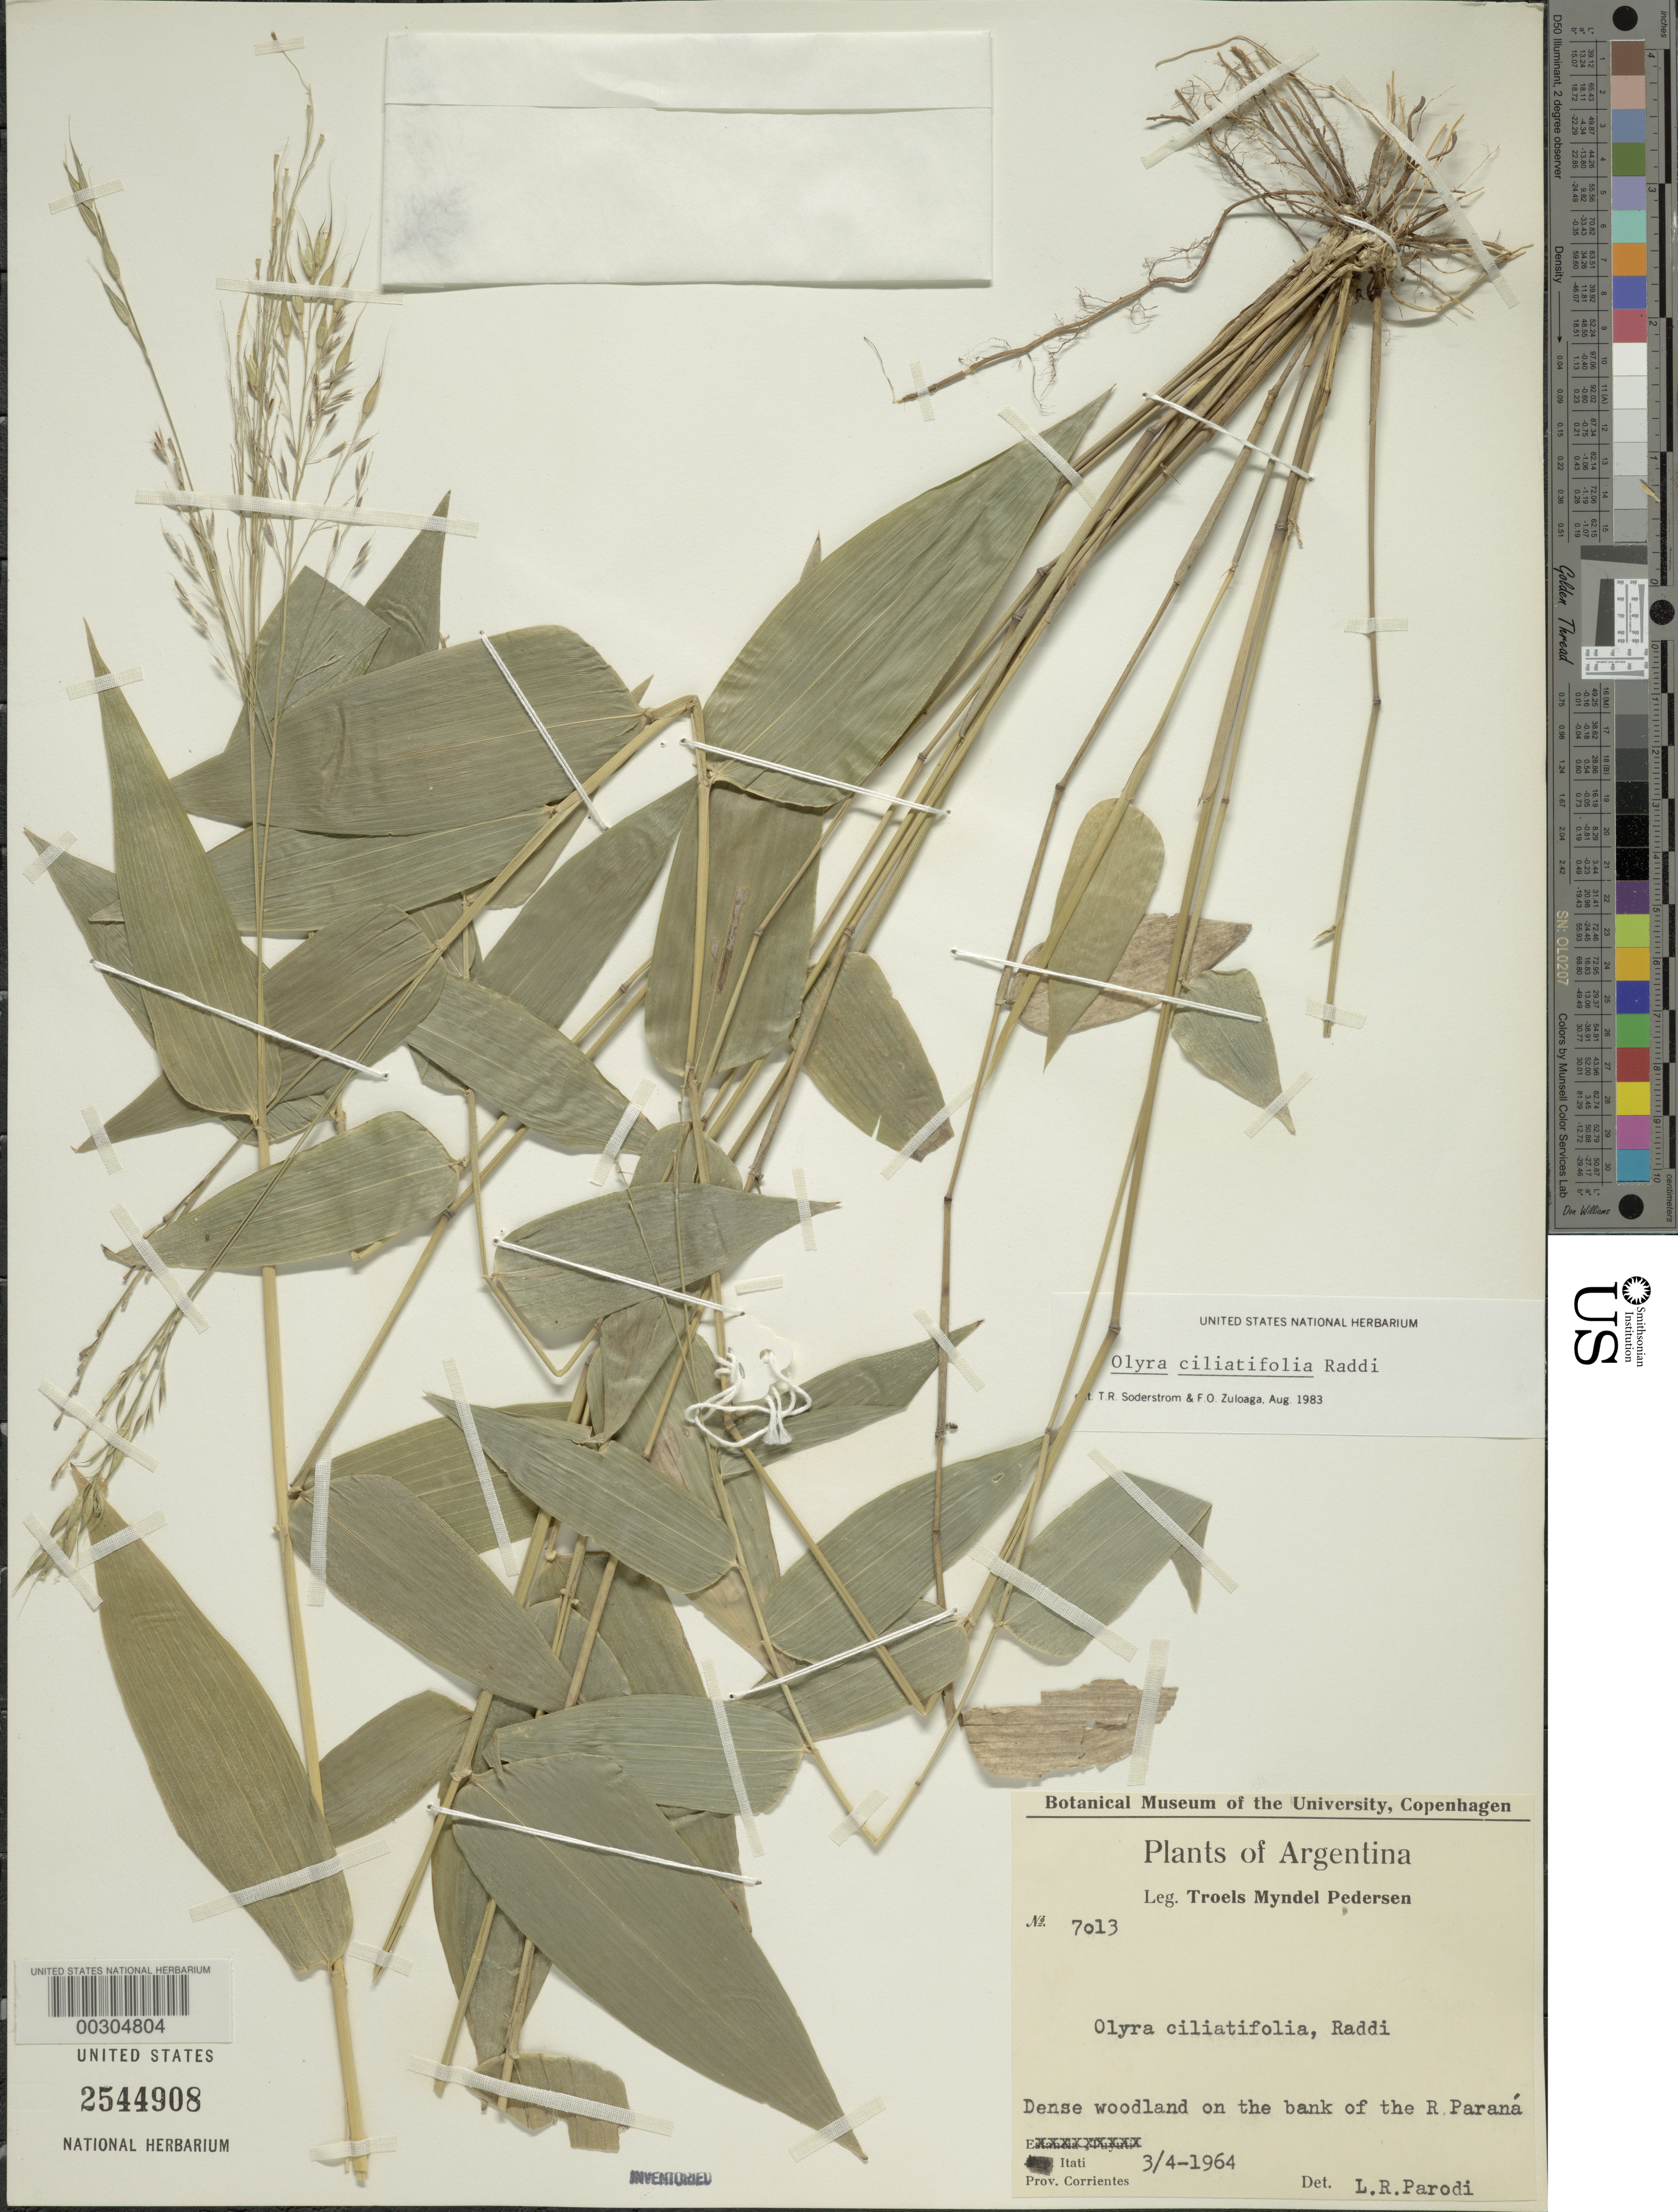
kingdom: Plantae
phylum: Tracheophyta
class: Liliopsida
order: Poales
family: Poaceae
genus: Olyra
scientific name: Olyra ciliatifolia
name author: Raddi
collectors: T. M. Pedersen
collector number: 7013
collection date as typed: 03 Apr 1964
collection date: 1964-04-03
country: Argentina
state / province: Corrientes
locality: R. Parana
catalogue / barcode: US 2544908